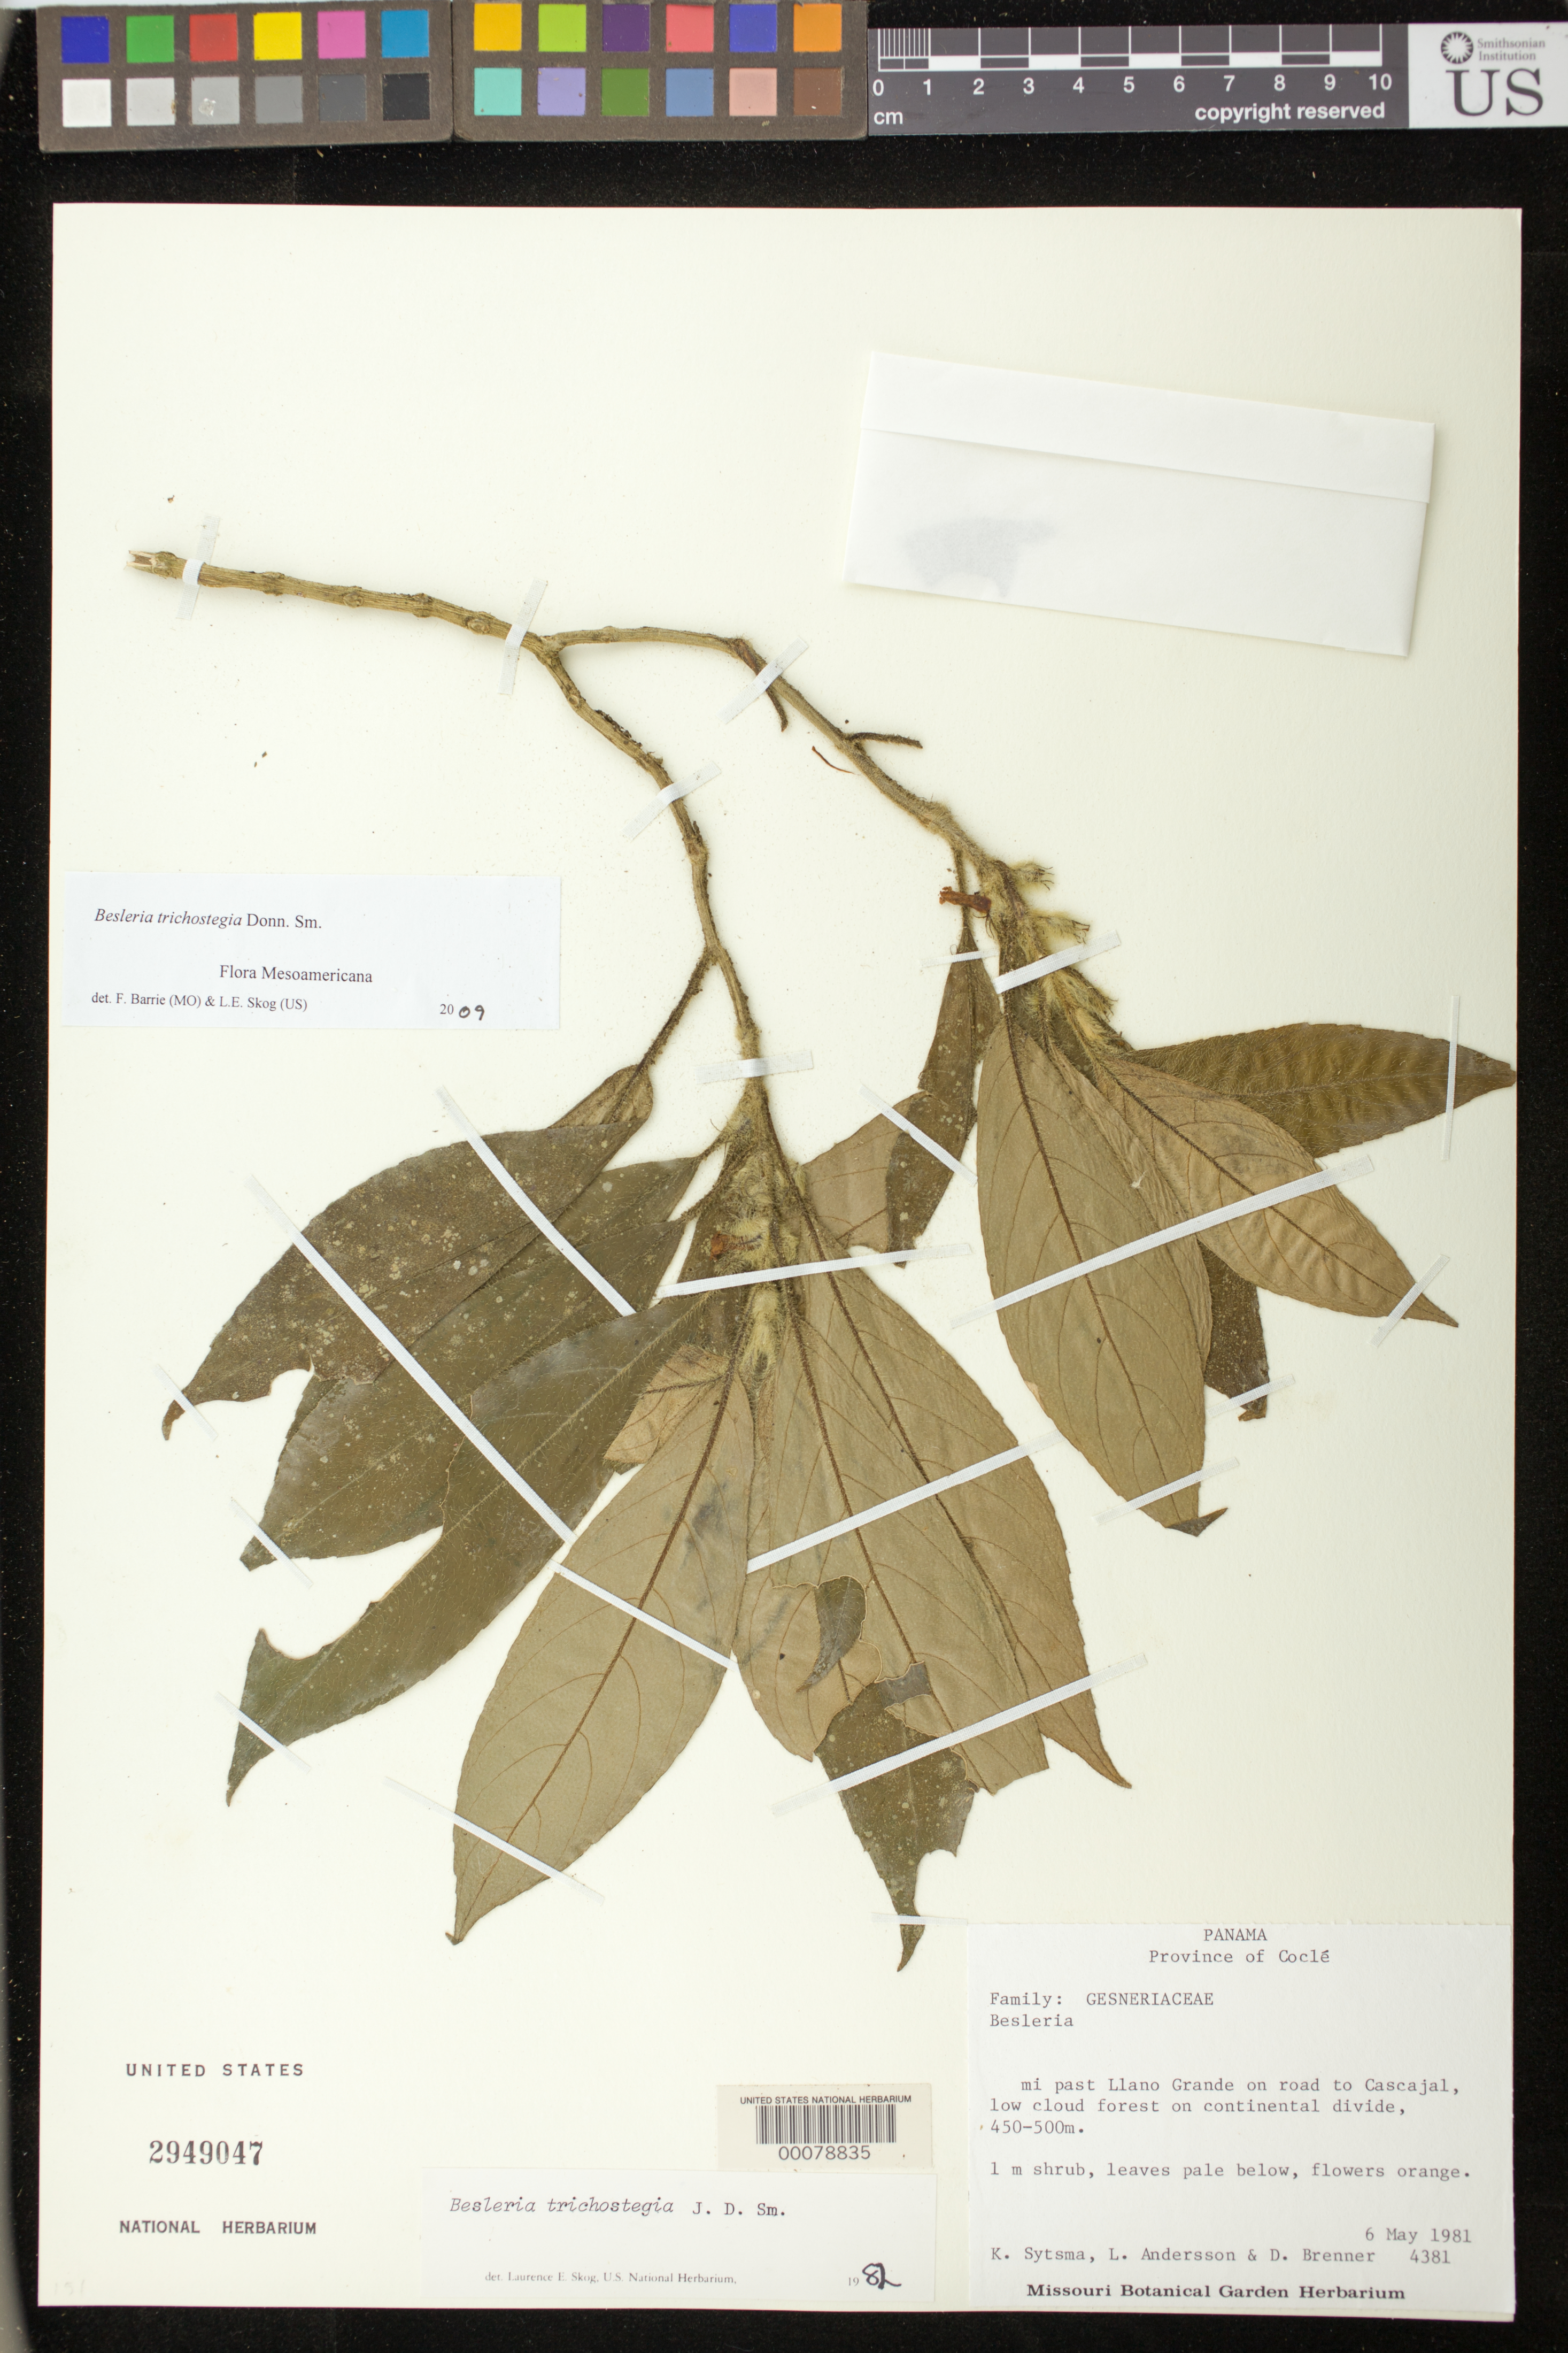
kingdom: Plantae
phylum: Tracheophyta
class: Magnoliopsida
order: Lamiales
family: Gesneriaceae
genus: Besleria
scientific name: Besleria trichostegia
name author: Donn. Sm.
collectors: K. J. Sytsma, L. Andersson & D. Brenner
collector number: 4381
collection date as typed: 06 May 1981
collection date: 1981-05-06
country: Panama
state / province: Coclé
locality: Mi past Llano Grande on road to Cascajal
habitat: Low cloud forest on continental divide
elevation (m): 450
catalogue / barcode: US 2949047